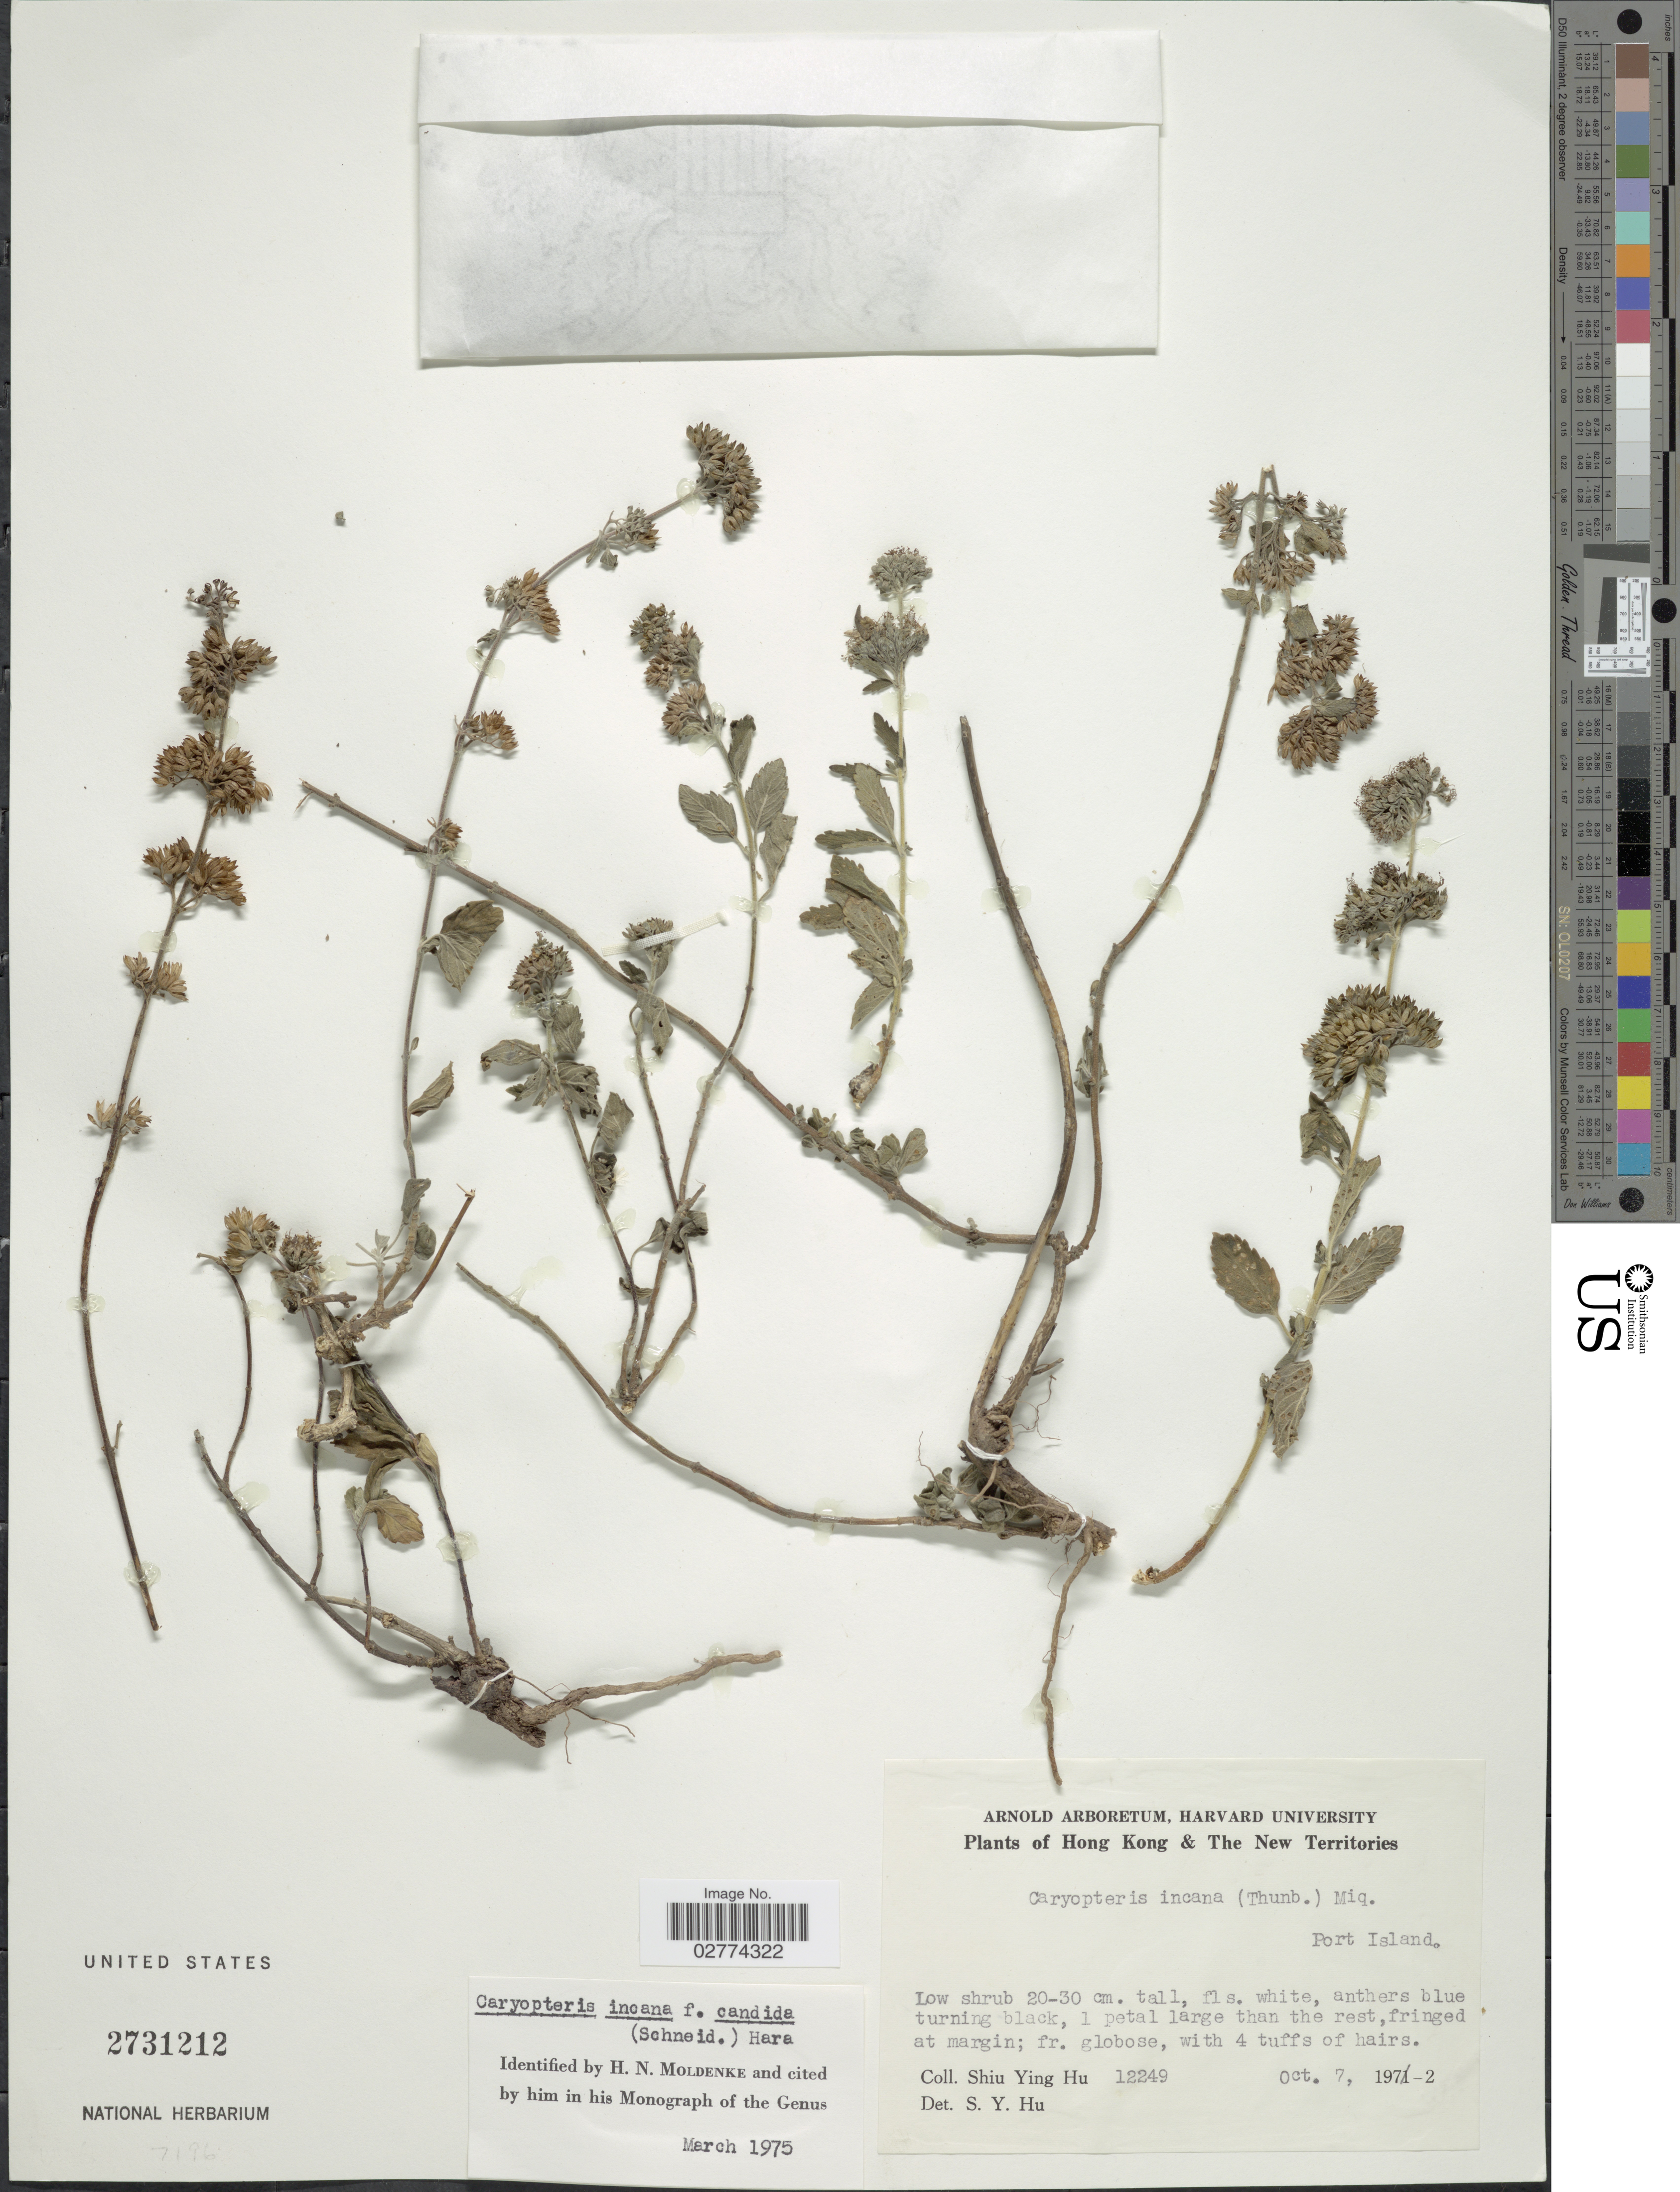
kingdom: Plantae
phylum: Tracheophyta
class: Magnoliopsida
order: Lamiales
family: Lamiaceae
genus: Caryopteris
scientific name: Caryopteris incana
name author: (Thunb. ex Houtt.) Miq.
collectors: S. Y. Hu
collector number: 12249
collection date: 1972-10-07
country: China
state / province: Hong Kong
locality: Hong Kong & The New Territories. Port Island.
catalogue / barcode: US 2731212